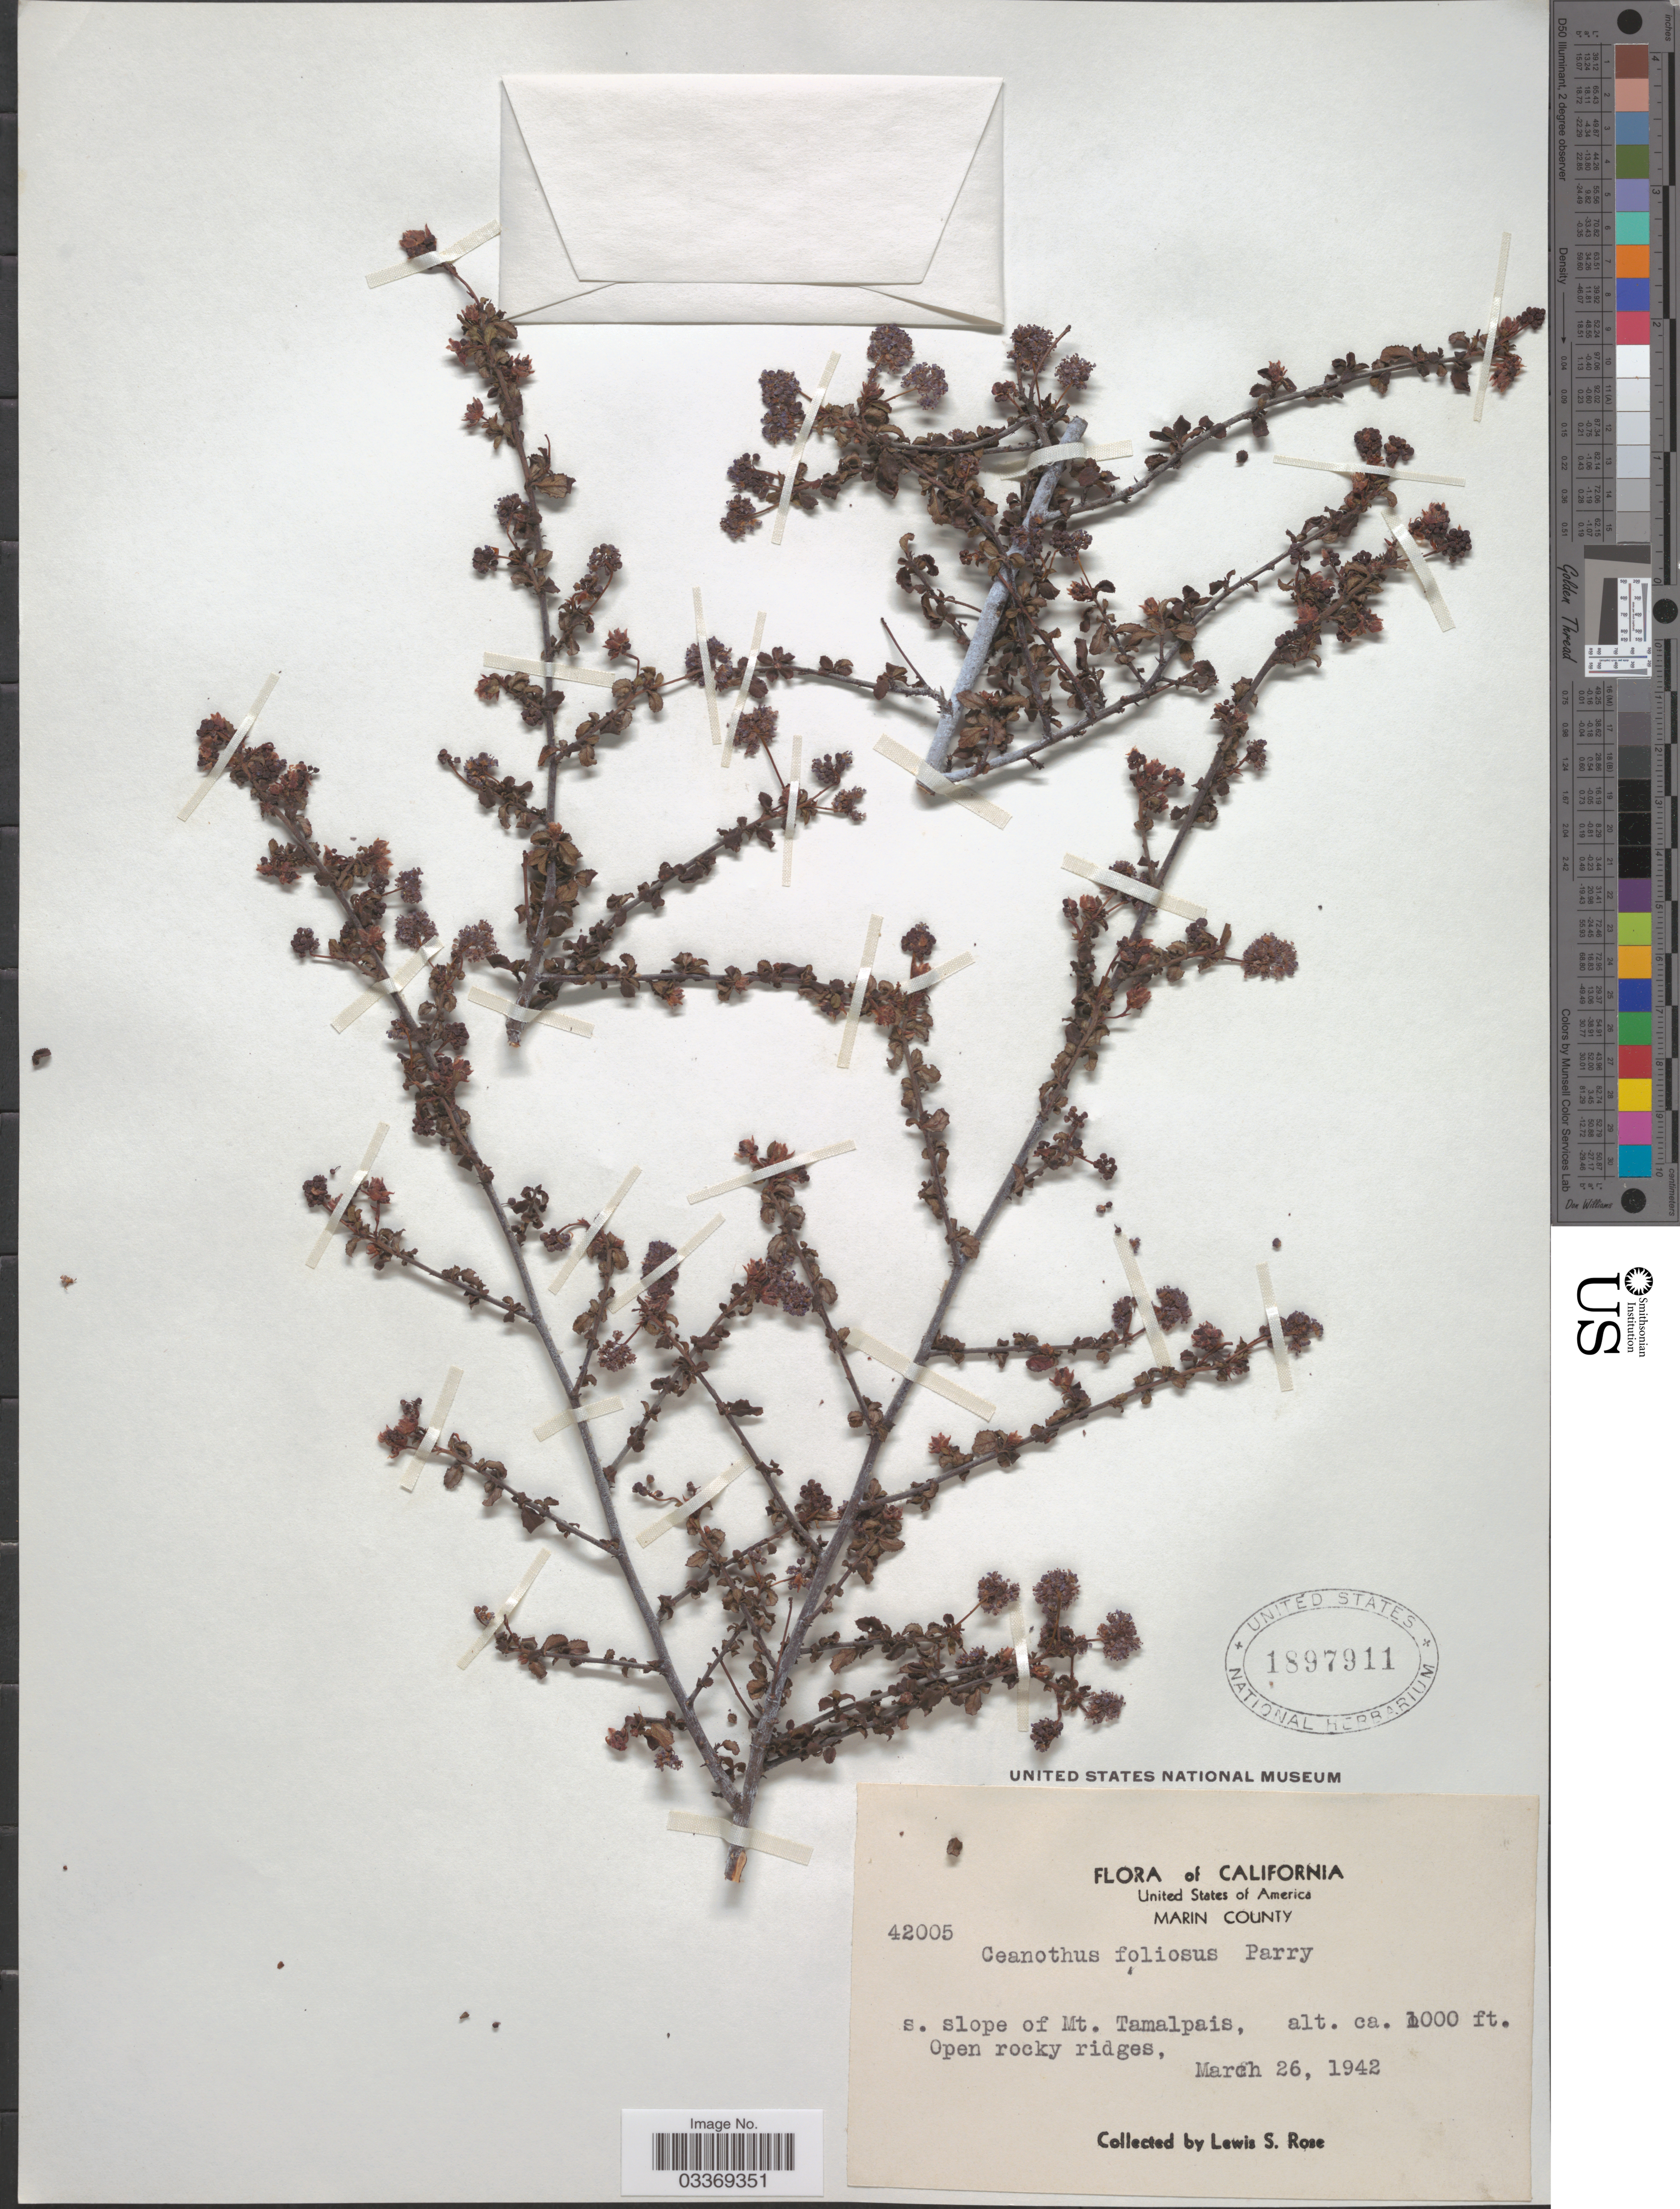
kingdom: Plantae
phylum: Tracheophyta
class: Magnoliopsida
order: Rosales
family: Rhamnaceae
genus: Ceanothus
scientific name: Ceanothus foliosus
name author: Parry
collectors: L. S. Rose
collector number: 42005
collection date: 1942-03-26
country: United States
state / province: California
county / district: Marin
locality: Marin County. S. slope of Mt. Tamalpais.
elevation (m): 305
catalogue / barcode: US 1897911